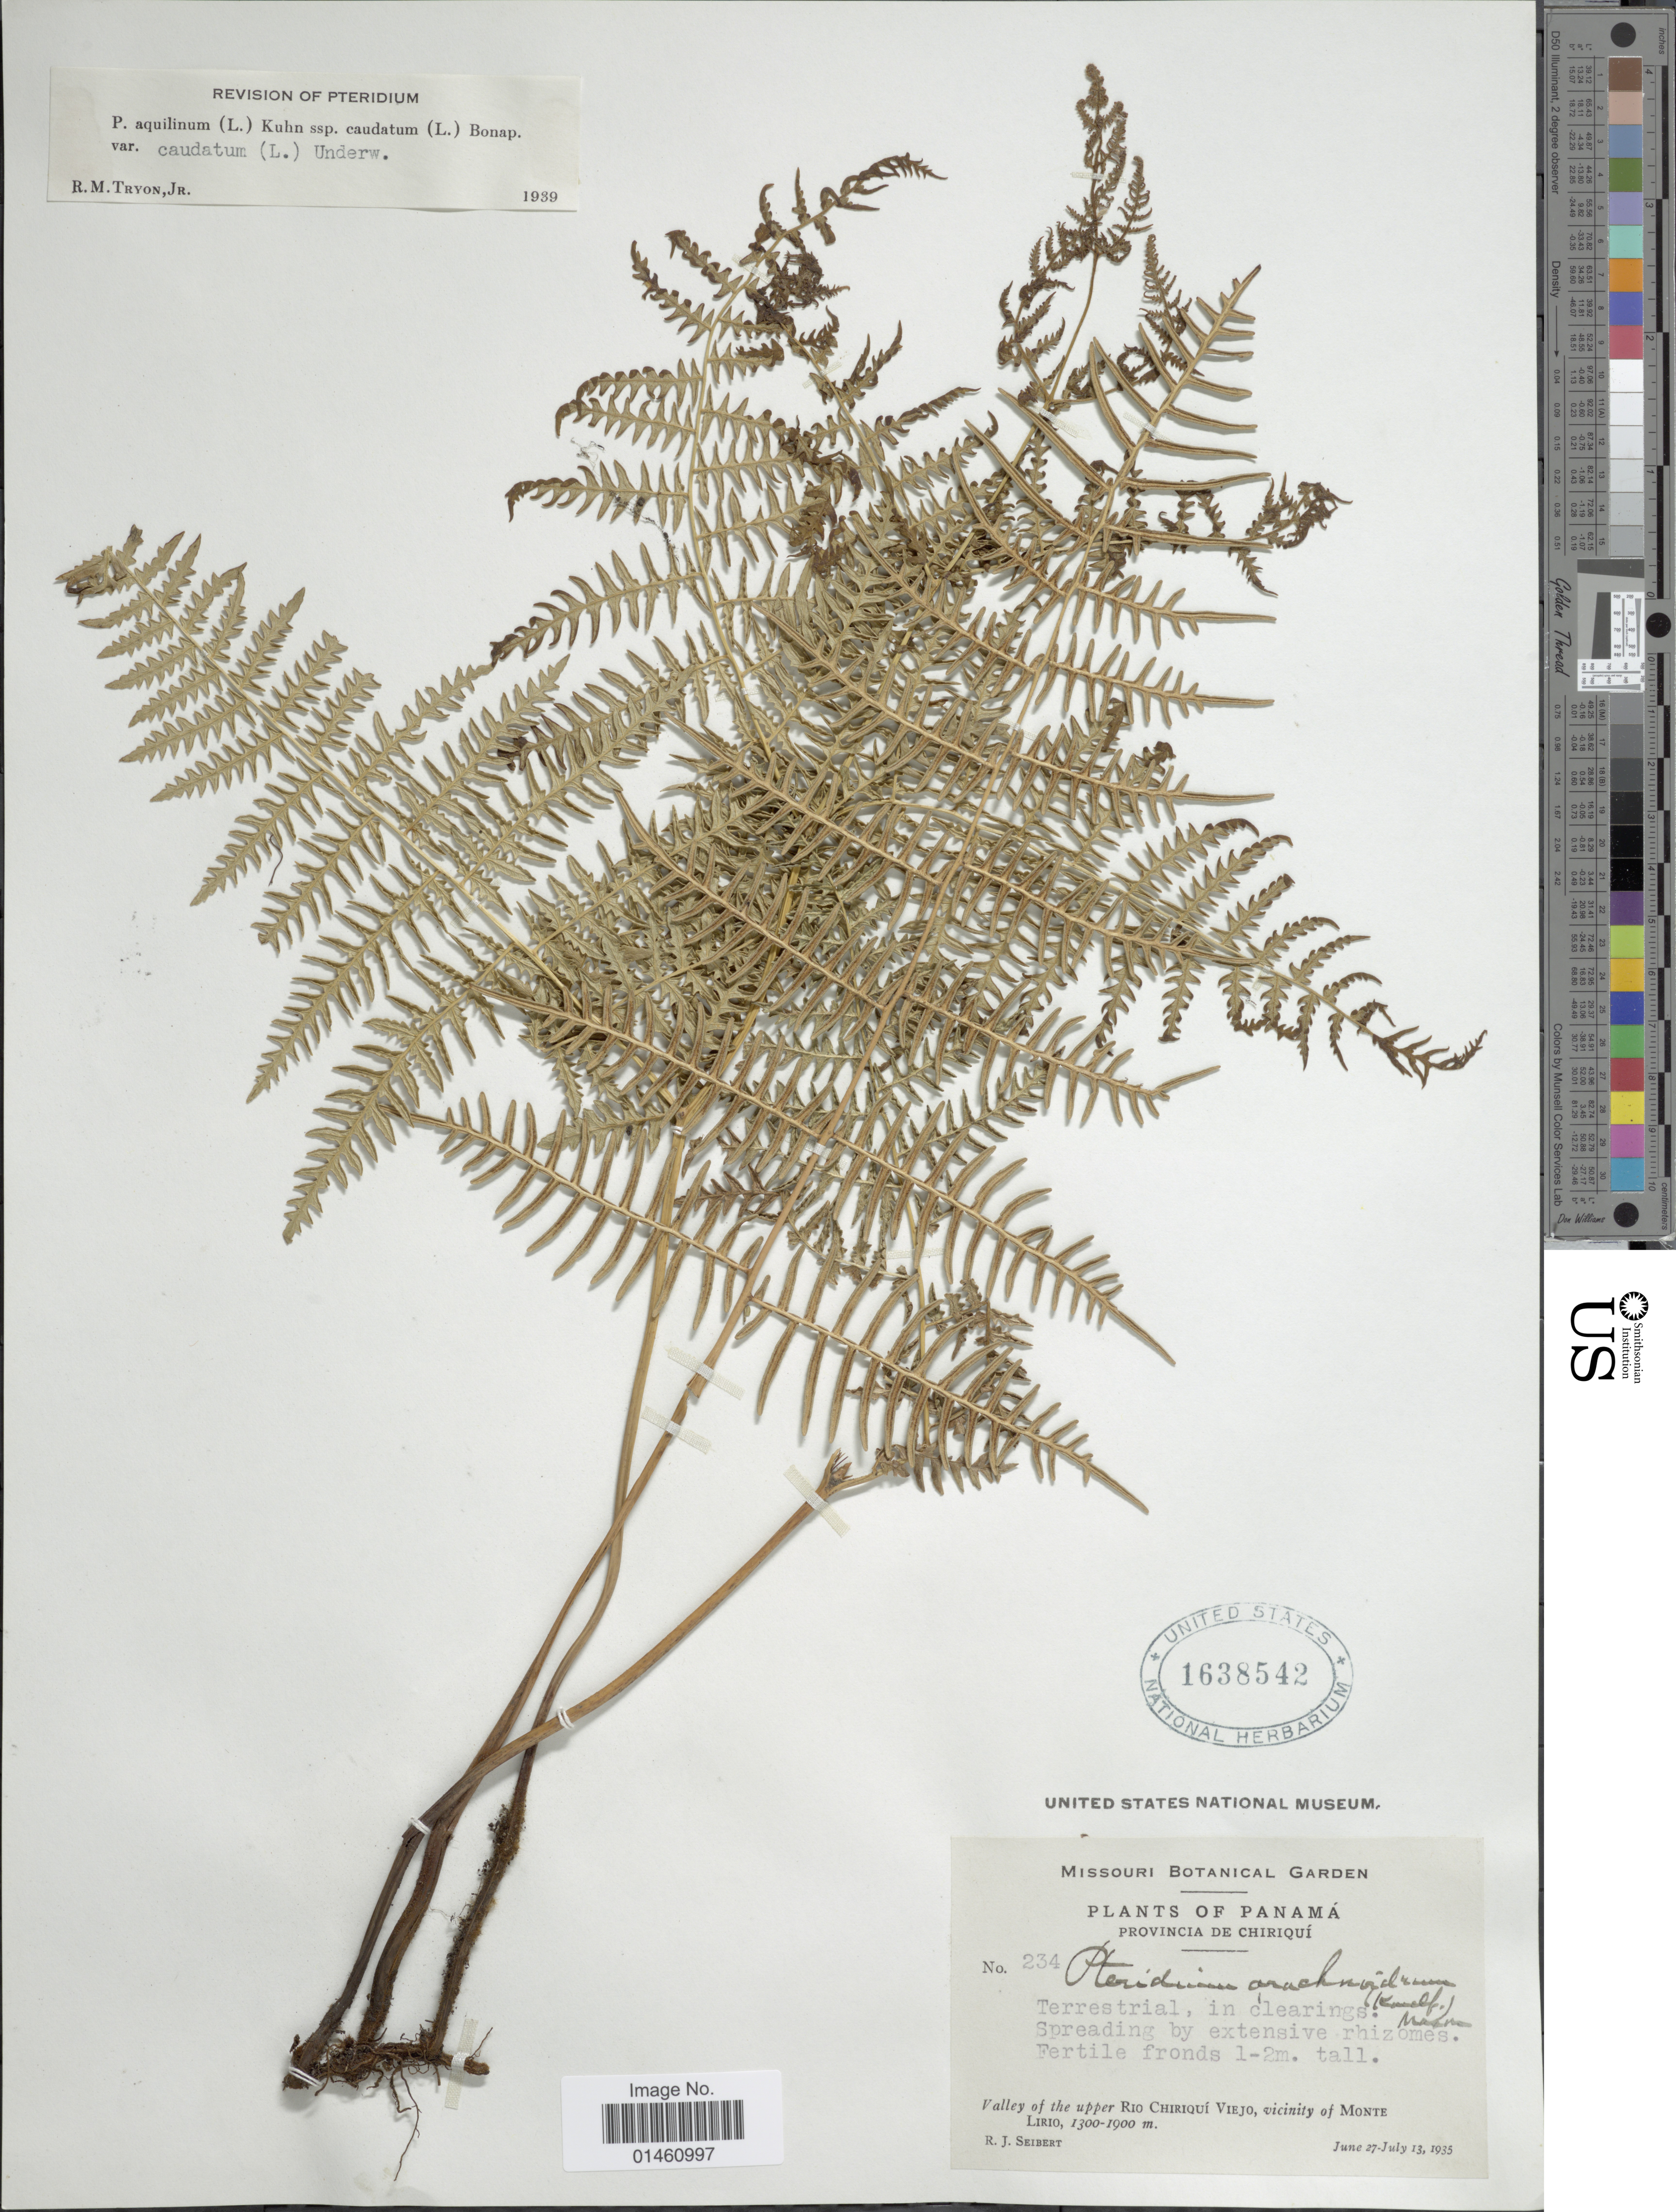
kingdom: Plantae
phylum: Tracheophyta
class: Polypodiopsida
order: Polypodiales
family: Dennstaedtiaceae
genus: Pteridium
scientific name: Pteridium caudatum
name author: (L.) Maxon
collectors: R. J. Seibert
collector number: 234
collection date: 1935-06-27/1935-07-13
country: Panama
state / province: Chiriqui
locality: Valley of the upper Rio Chiriquí Viejo, vicinity of Monte Lirio.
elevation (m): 1300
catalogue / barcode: US 1638542